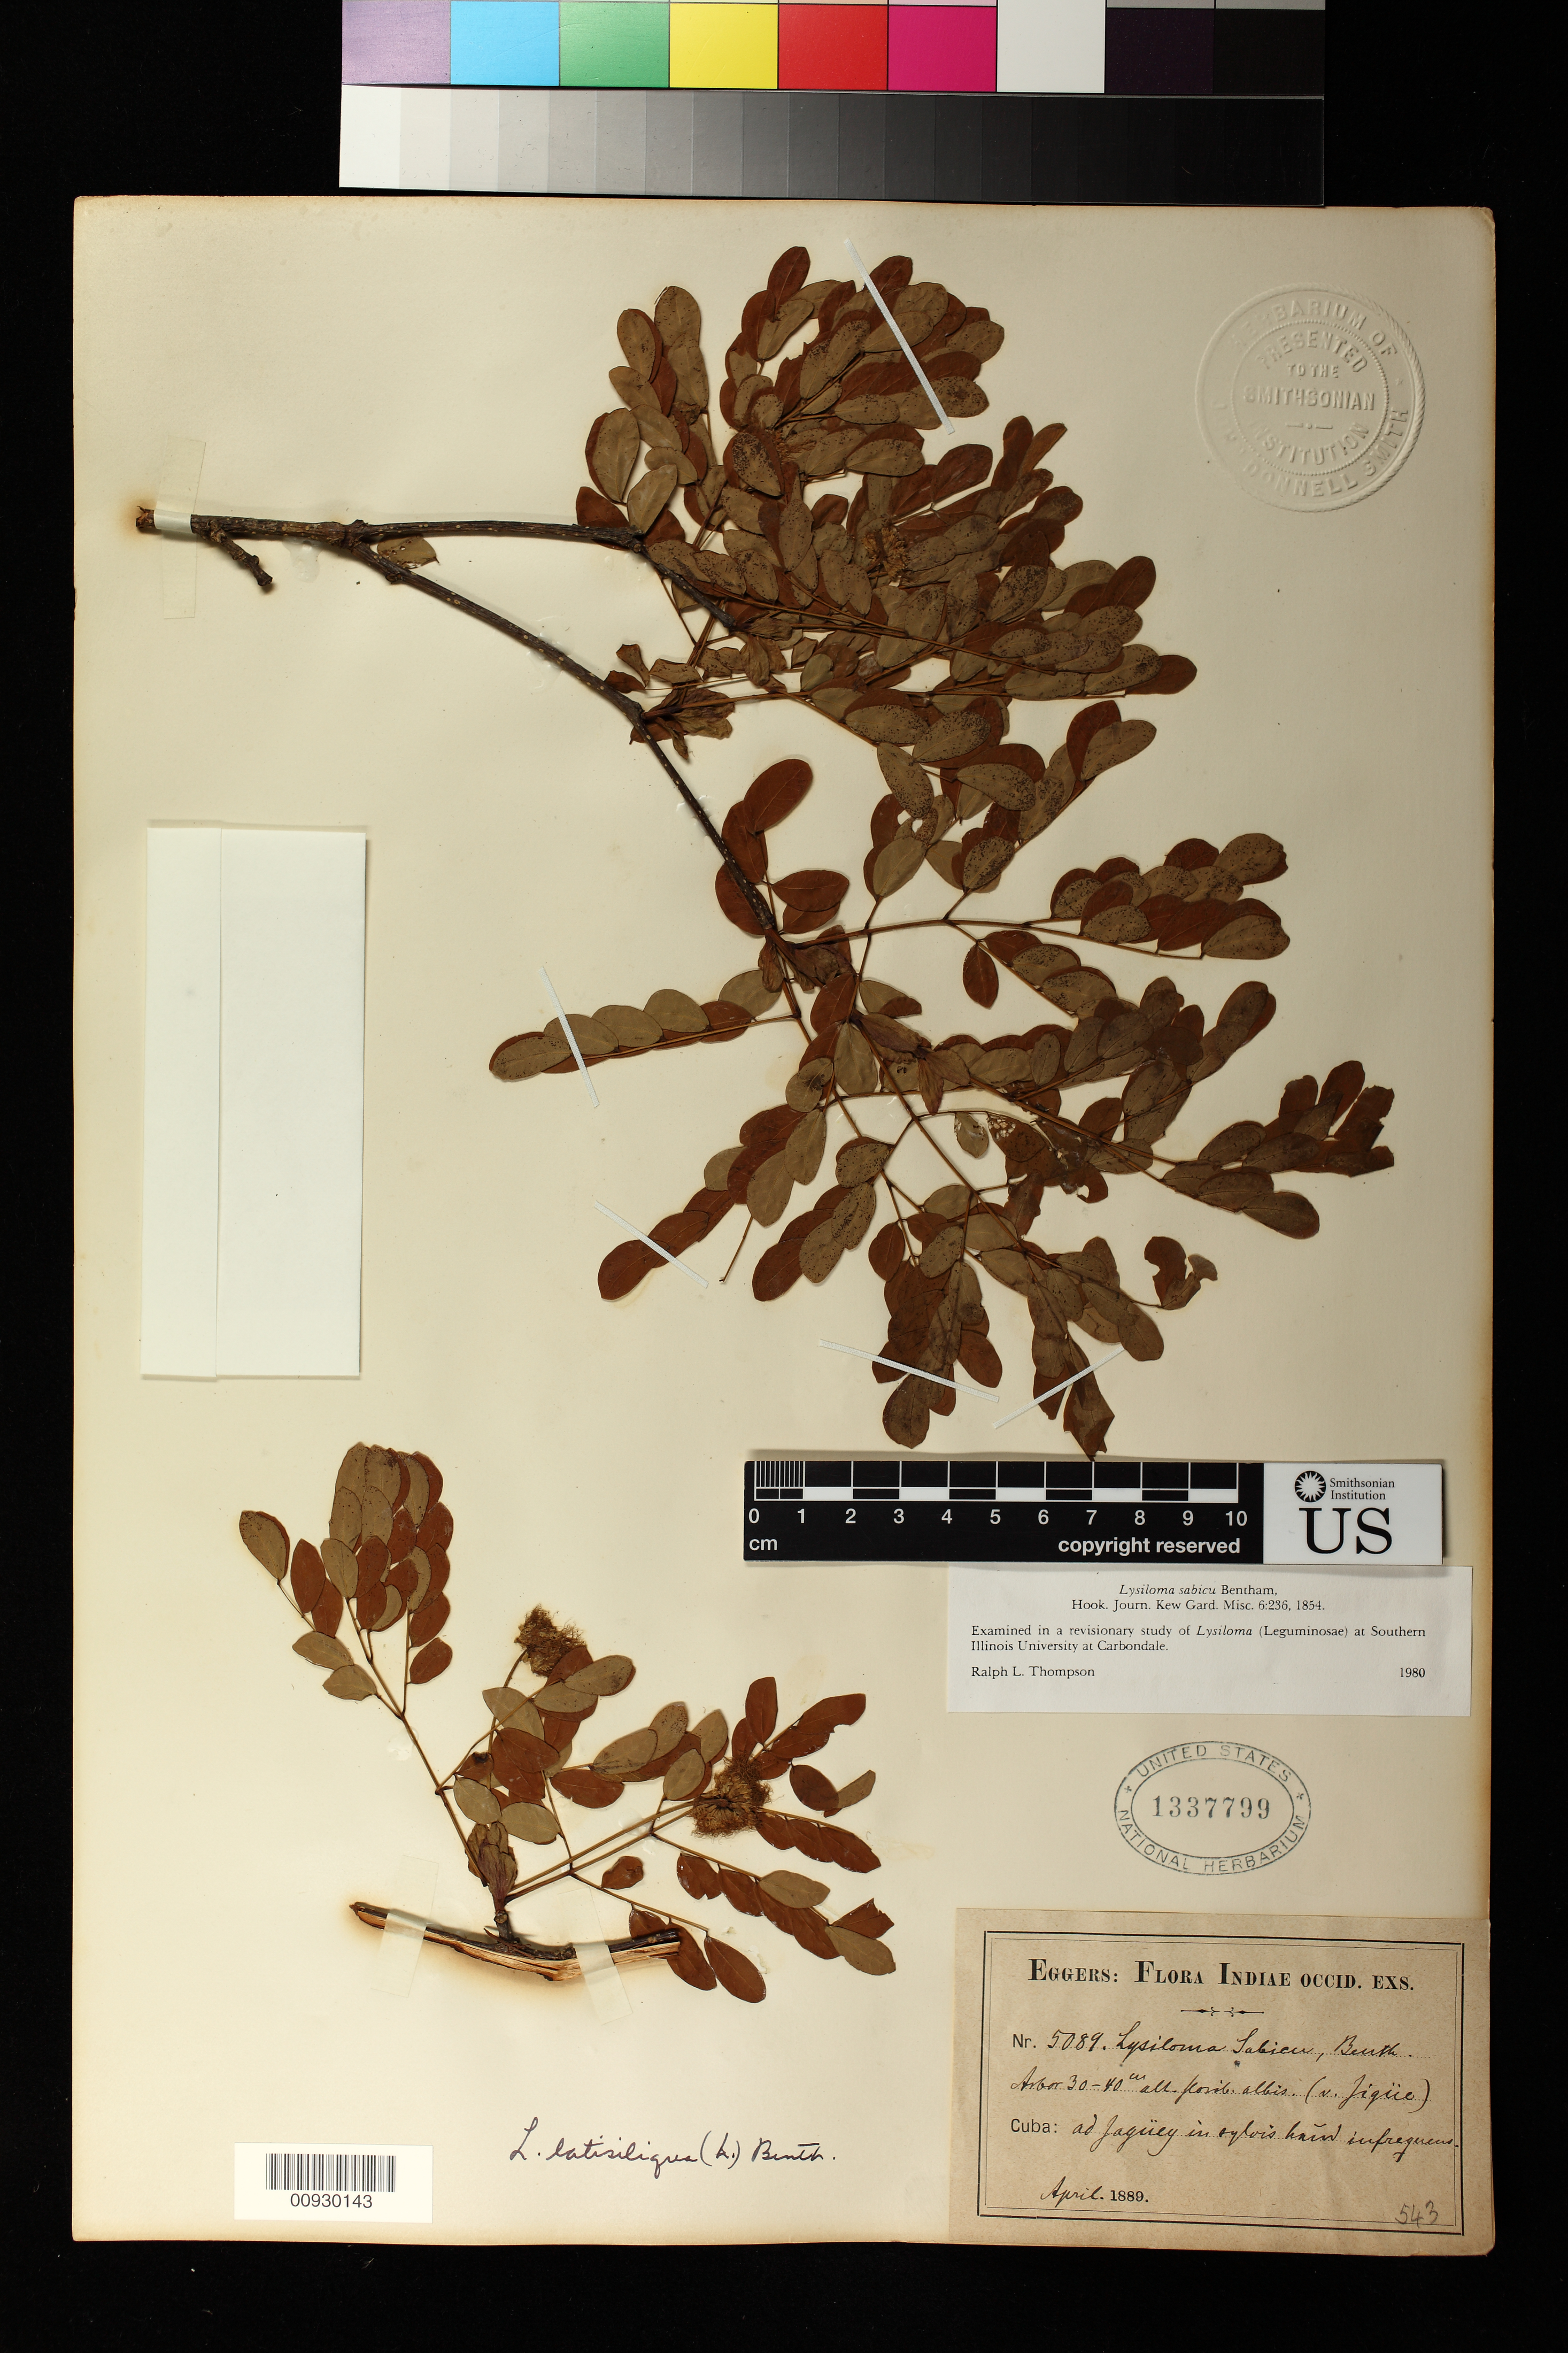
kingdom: Plantae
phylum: Tracheophyta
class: Magnoliopsida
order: Fabales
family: Fabaceae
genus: Lysiloma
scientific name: Lysiloma sabicu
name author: Benth.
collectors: H. F. A. von Eggers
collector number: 5089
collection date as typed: Apr 1889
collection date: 1889-04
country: Cuba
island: Cuba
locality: ad Jaquey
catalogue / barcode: US 1337799